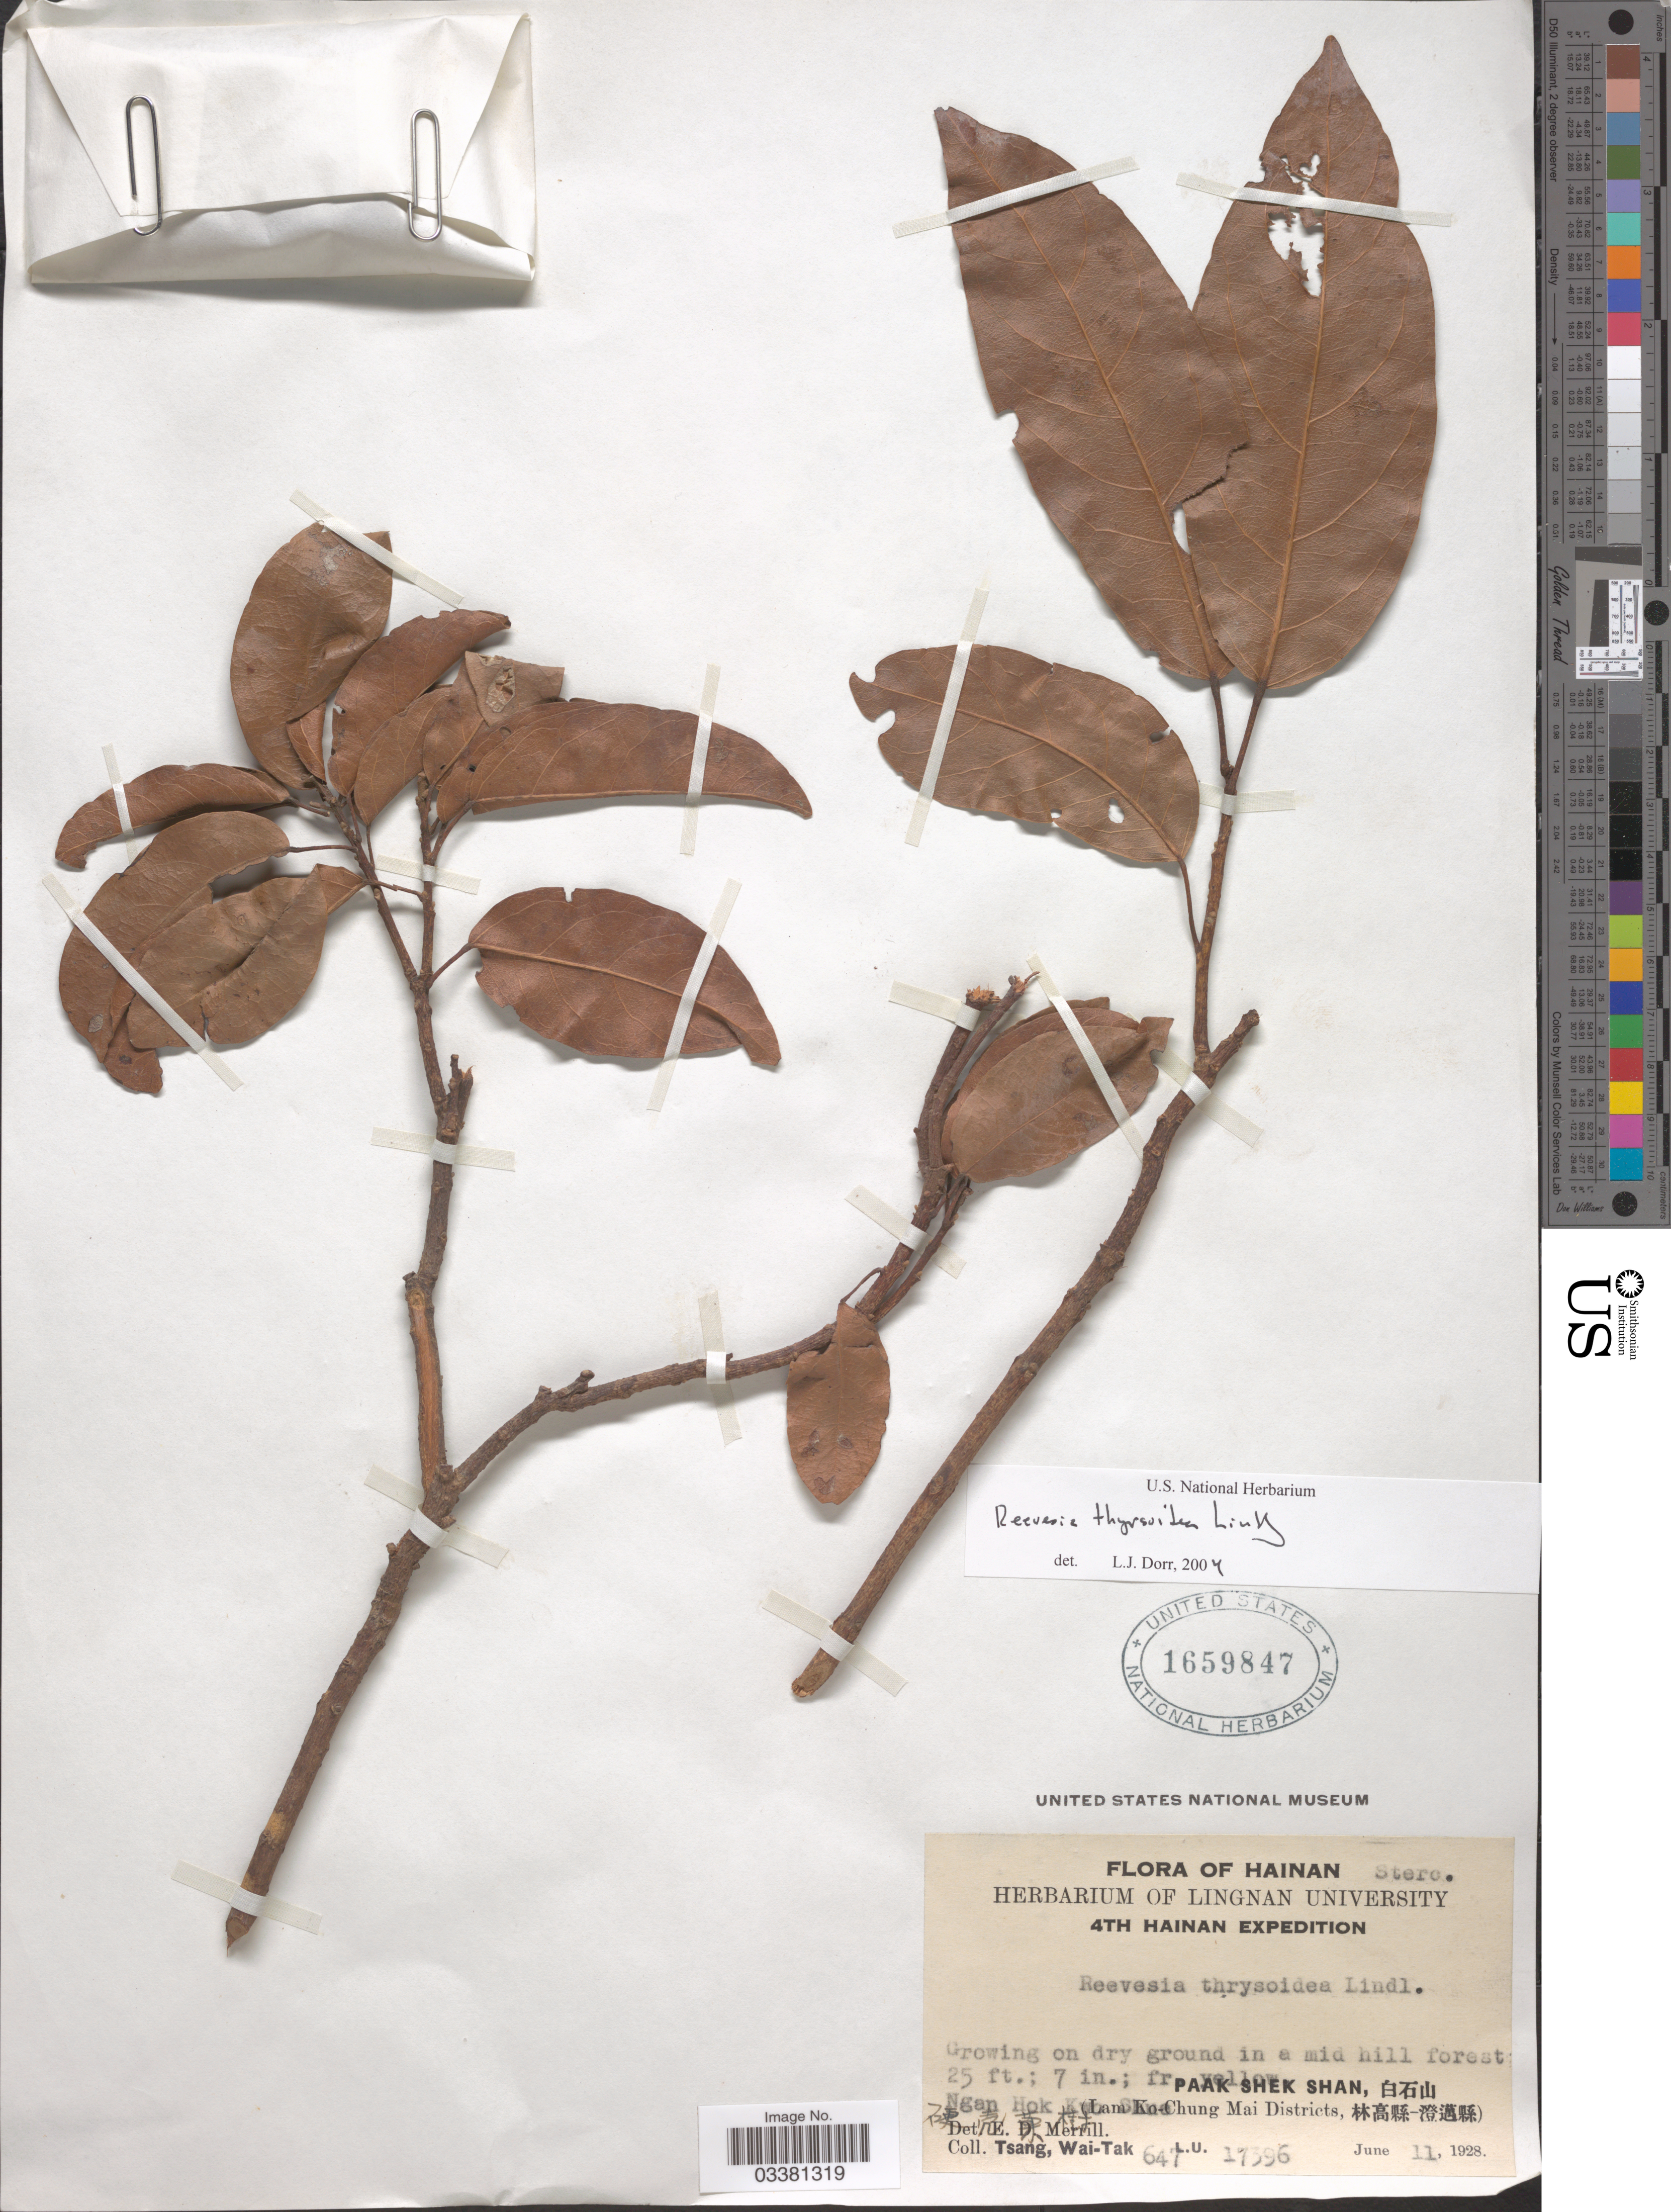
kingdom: Plantae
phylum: Tracheophyta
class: Magnoliopsida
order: Malvales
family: Malvaceae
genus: Reevesia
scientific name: Reevesia thyrsoidea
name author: Lindl.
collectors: W. T. Tsang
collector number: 647L.U.17396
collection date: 1928-06-11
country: China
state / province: Hainan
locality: Paak Shek Shan, X. Ngan Hok Kwo S [illegible text]. [unsure placement] (Lam Ko-Chung Mai Districts, X).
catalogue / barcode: US 1659847